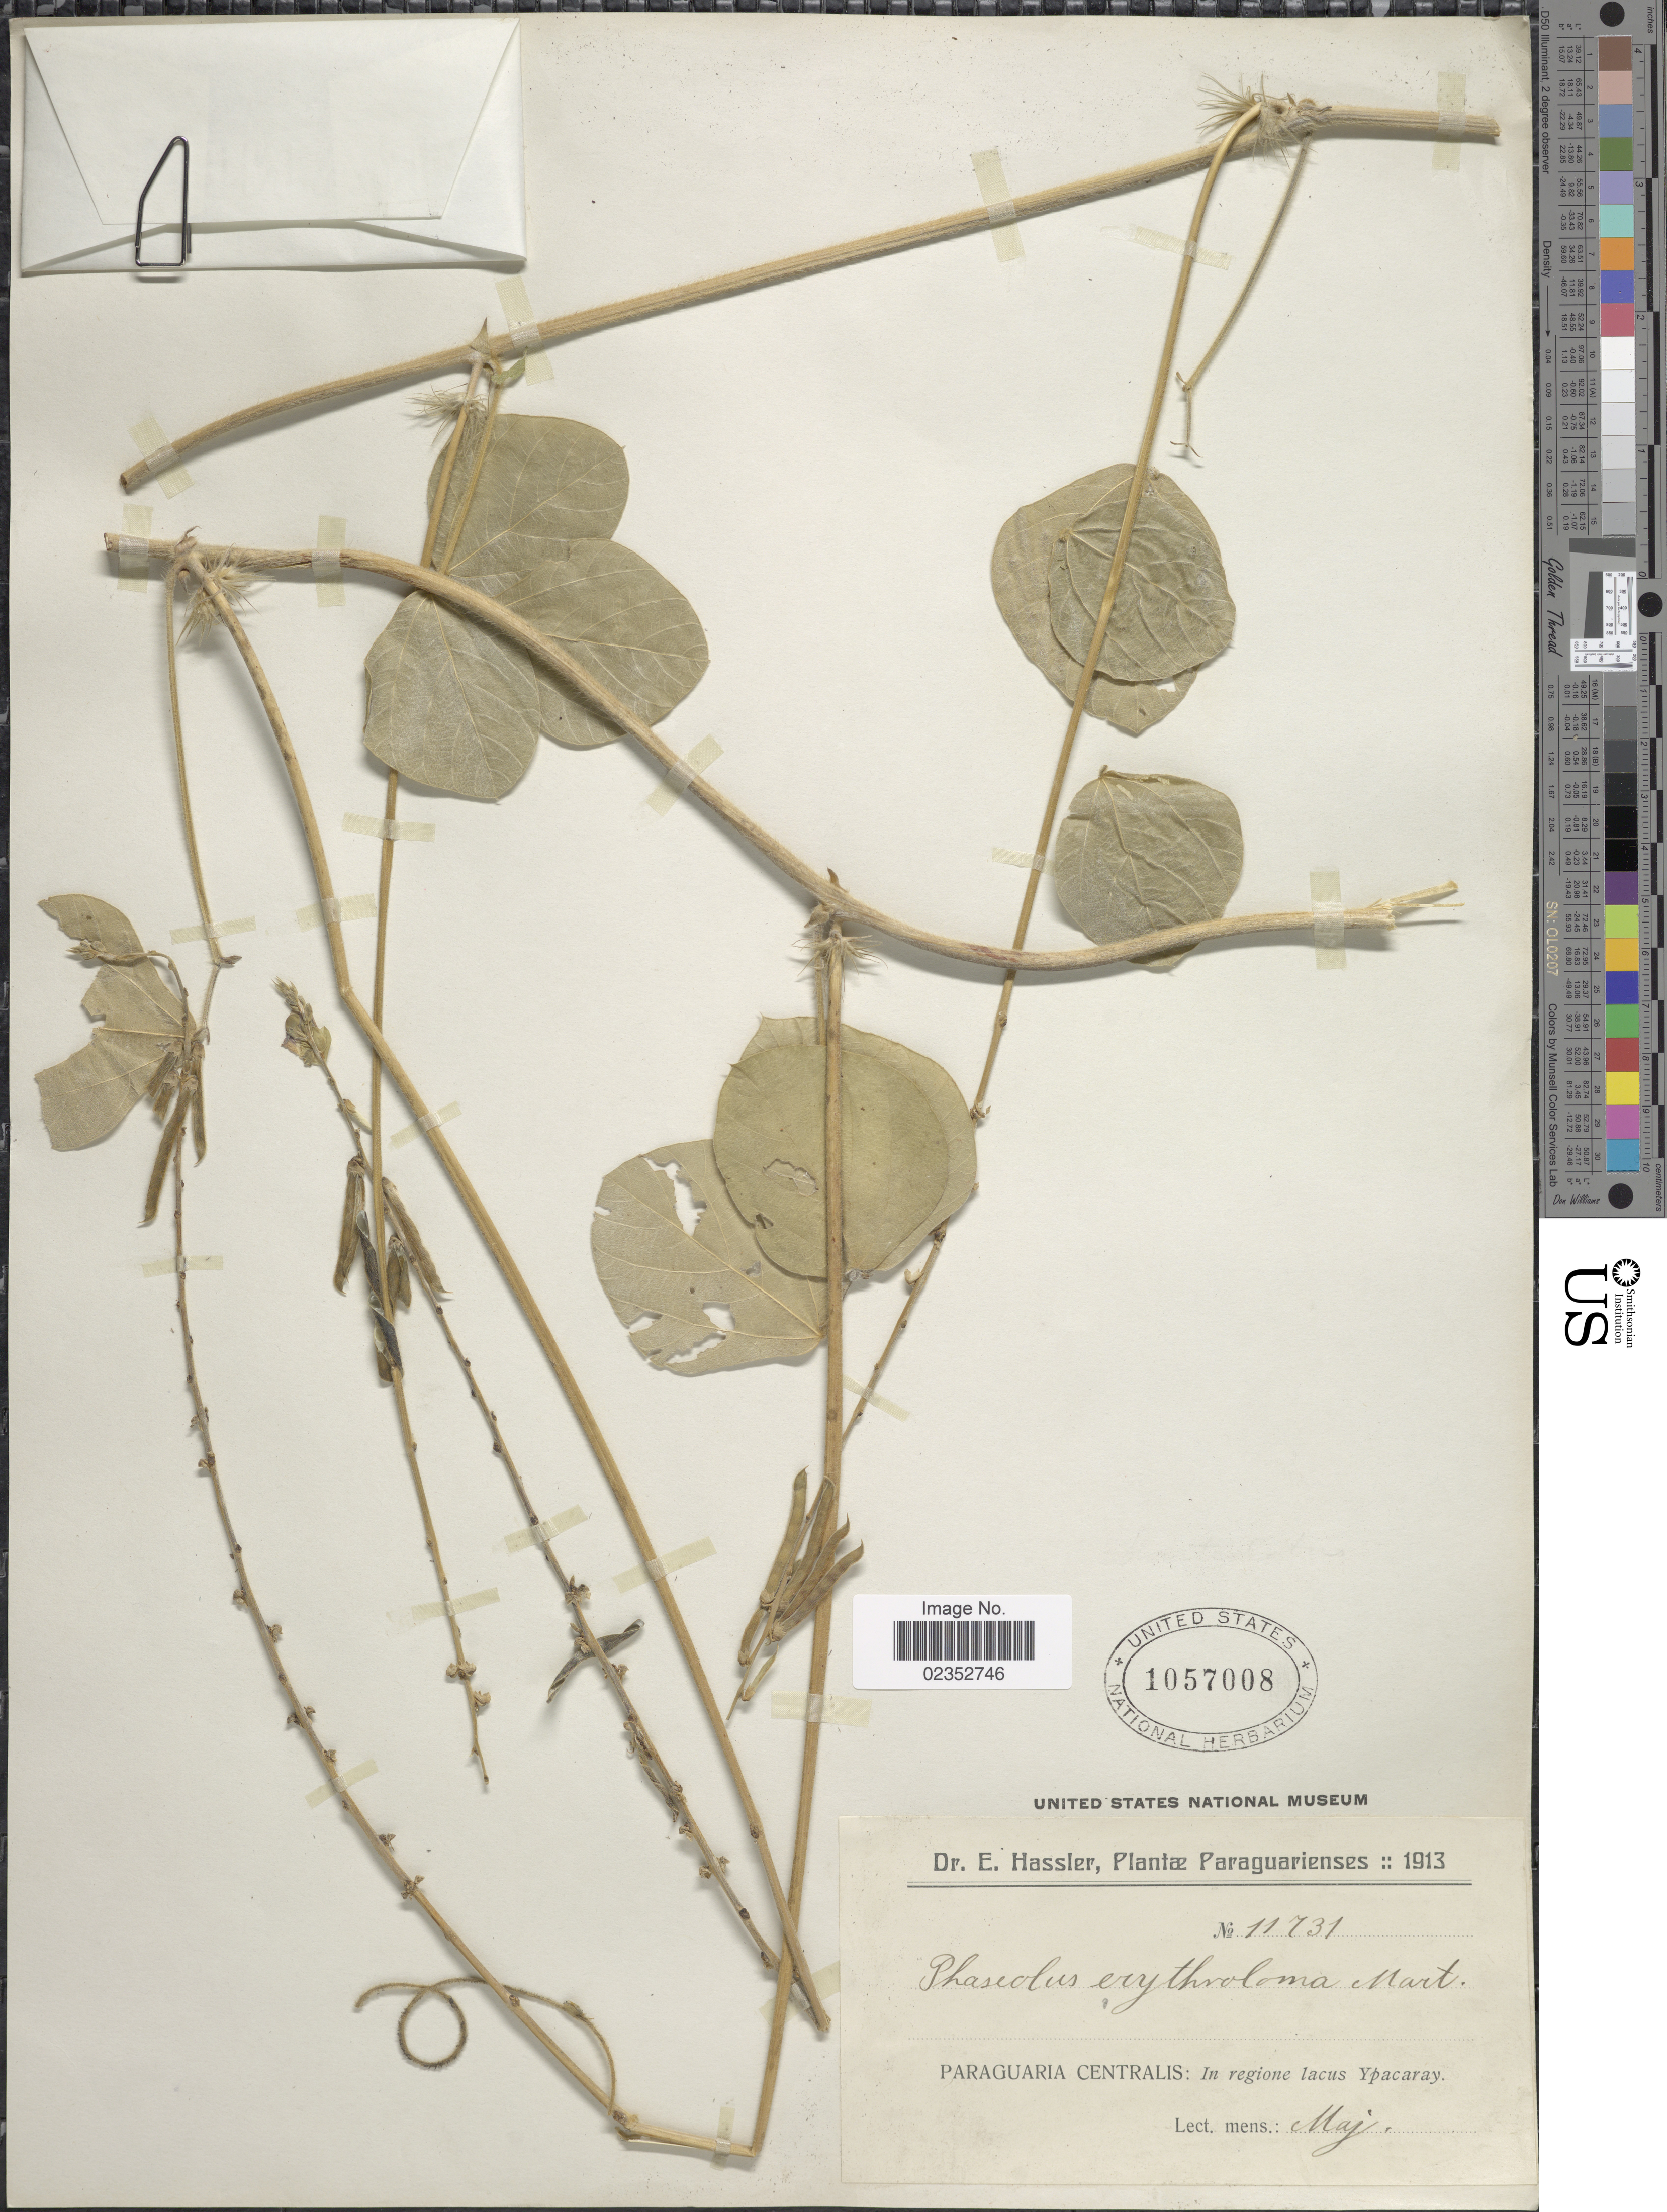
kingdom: Plantae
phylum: Tracheophyta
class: Magnoliopsida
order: Fabales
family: Fabaceae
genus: Macroptilium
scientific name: Macroptilium erythroloma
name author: (Mart. ex Benth.) Urb.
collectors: E. Hassler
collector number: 11731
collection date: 1913-05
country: Paraguay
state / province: Paraguari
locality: Paraguaria Centralis: In regione lacus Ypacaray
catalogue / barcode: US 1057008